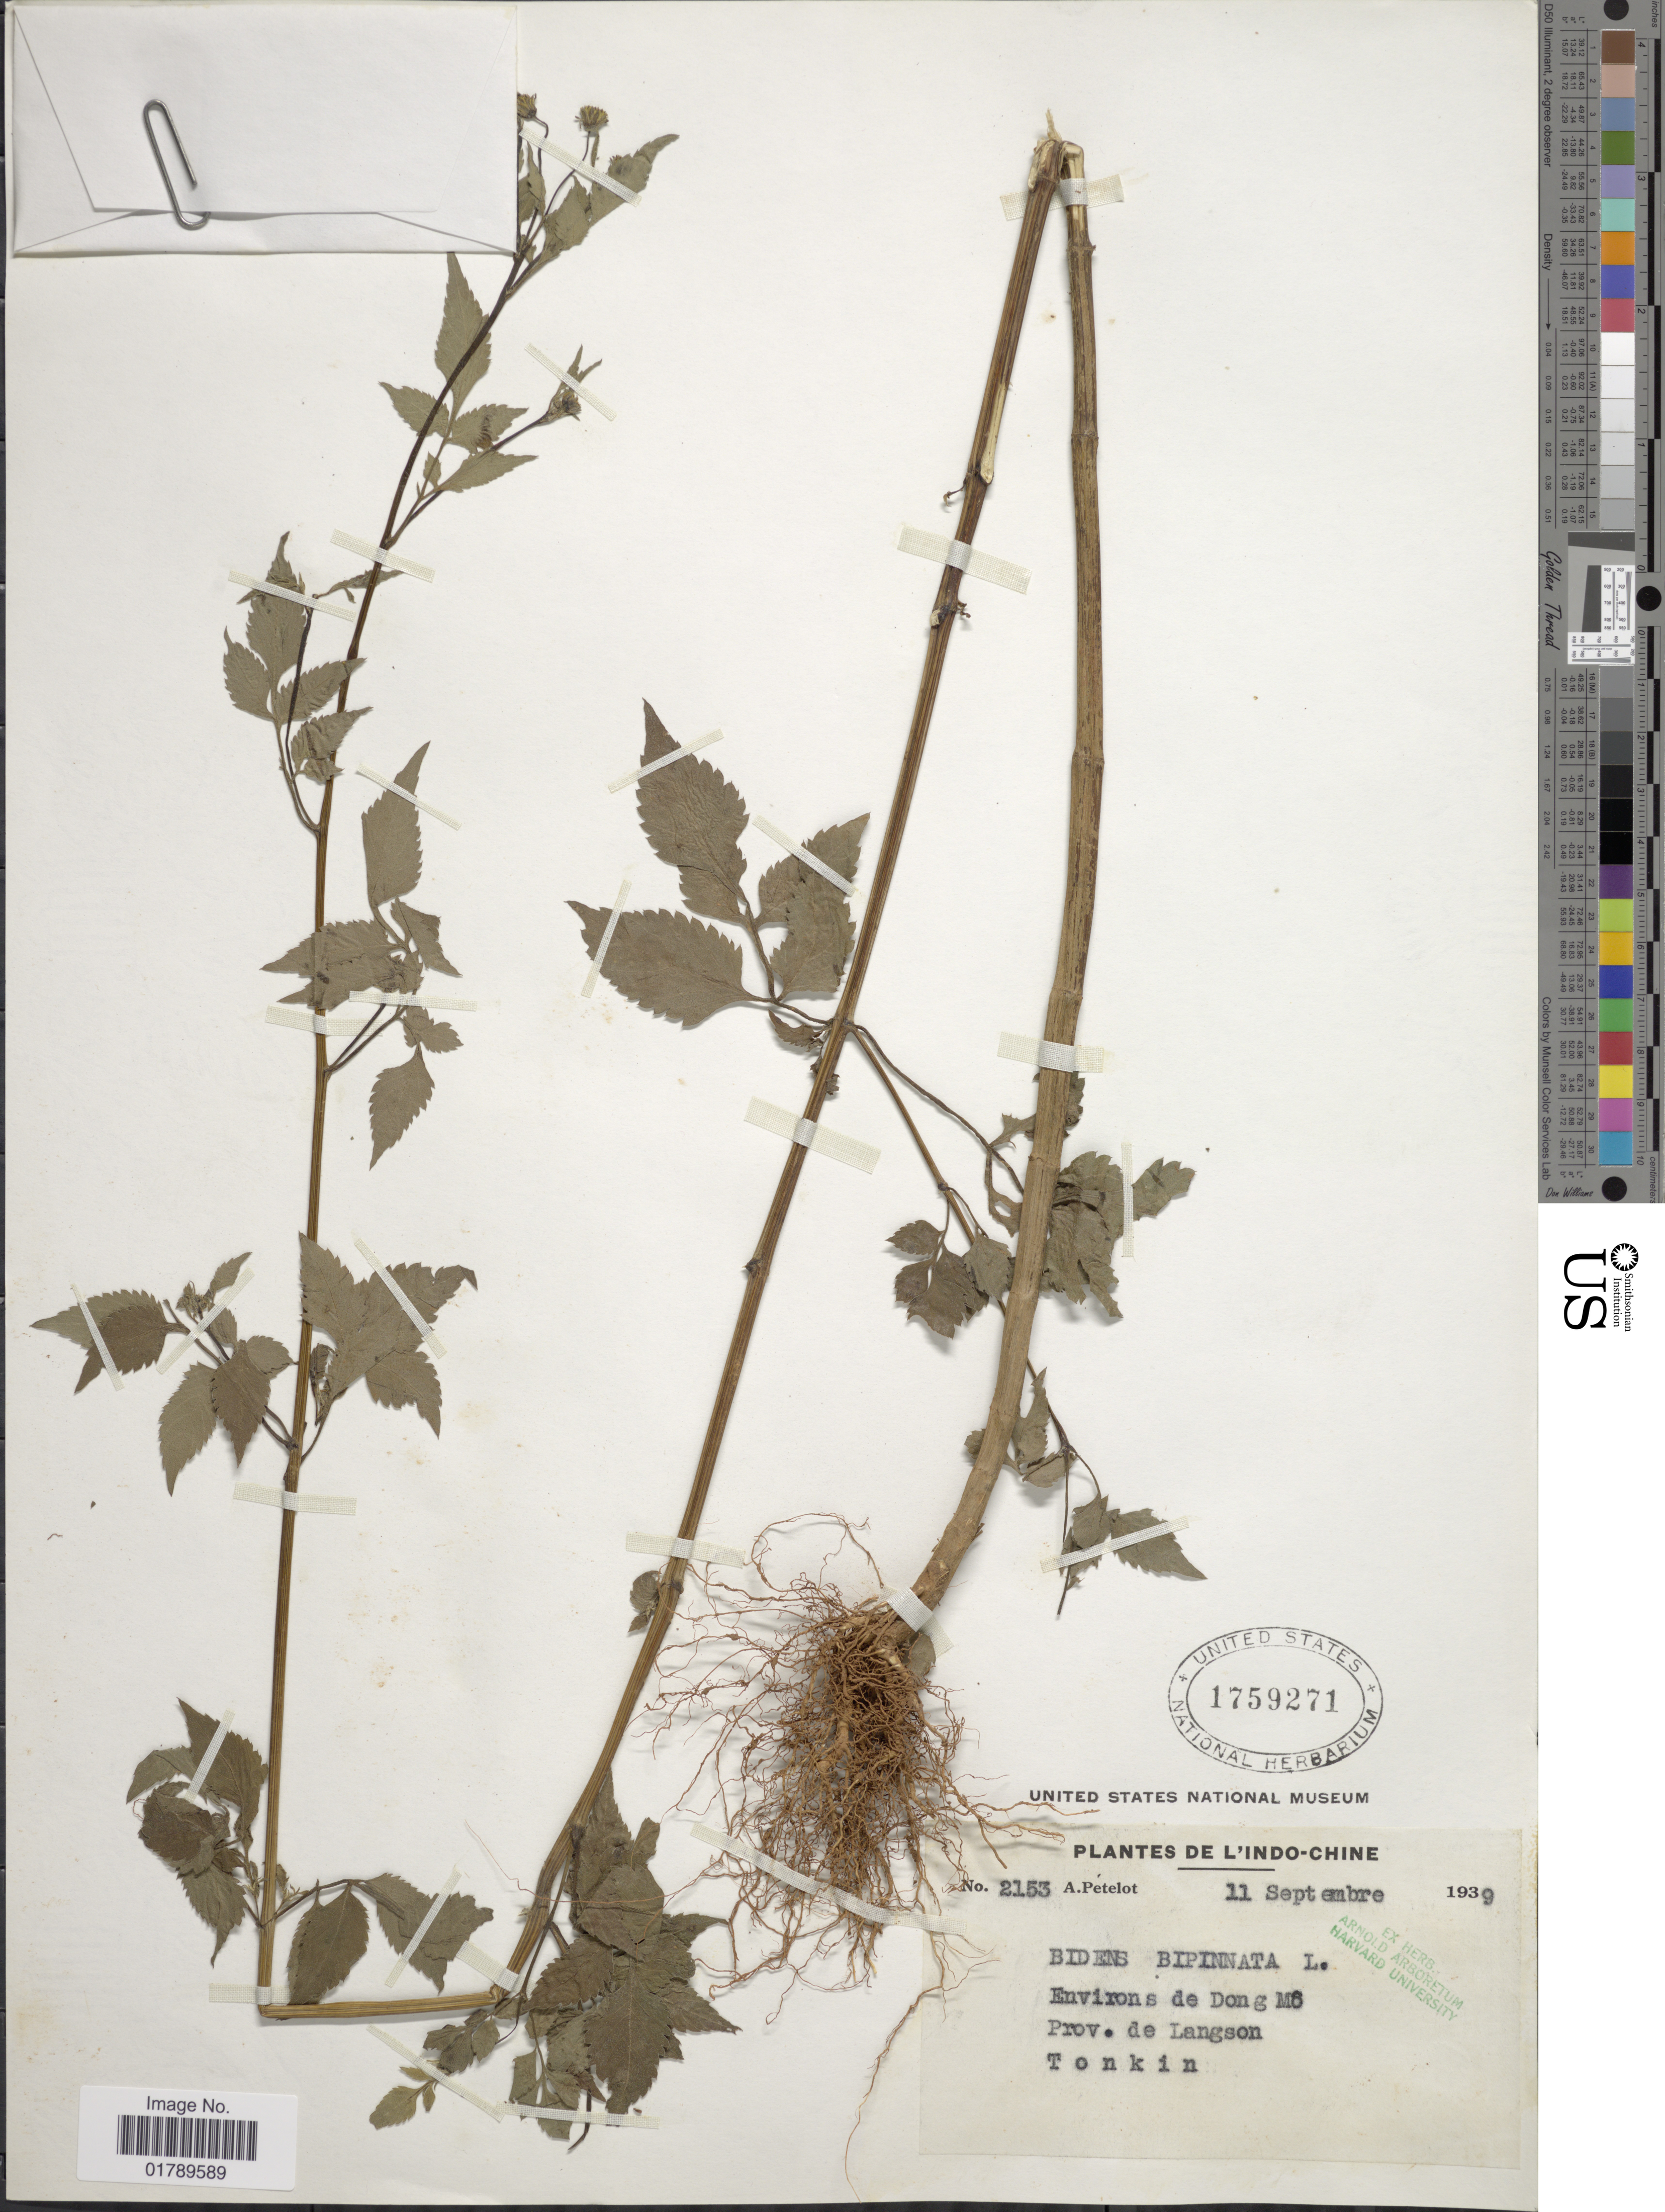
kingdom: Plantae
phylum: Tracheophyta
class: Magnoliopsida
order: Asterales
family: Asteraceae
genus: Bidens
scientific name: Bidens bipinnata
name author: L.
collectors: A. Petelot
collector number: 2153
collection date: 1939-09-11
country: Vietnam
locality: Environs de Don M8 Prov. de Langson. Tonkin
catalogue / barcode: US 1759271